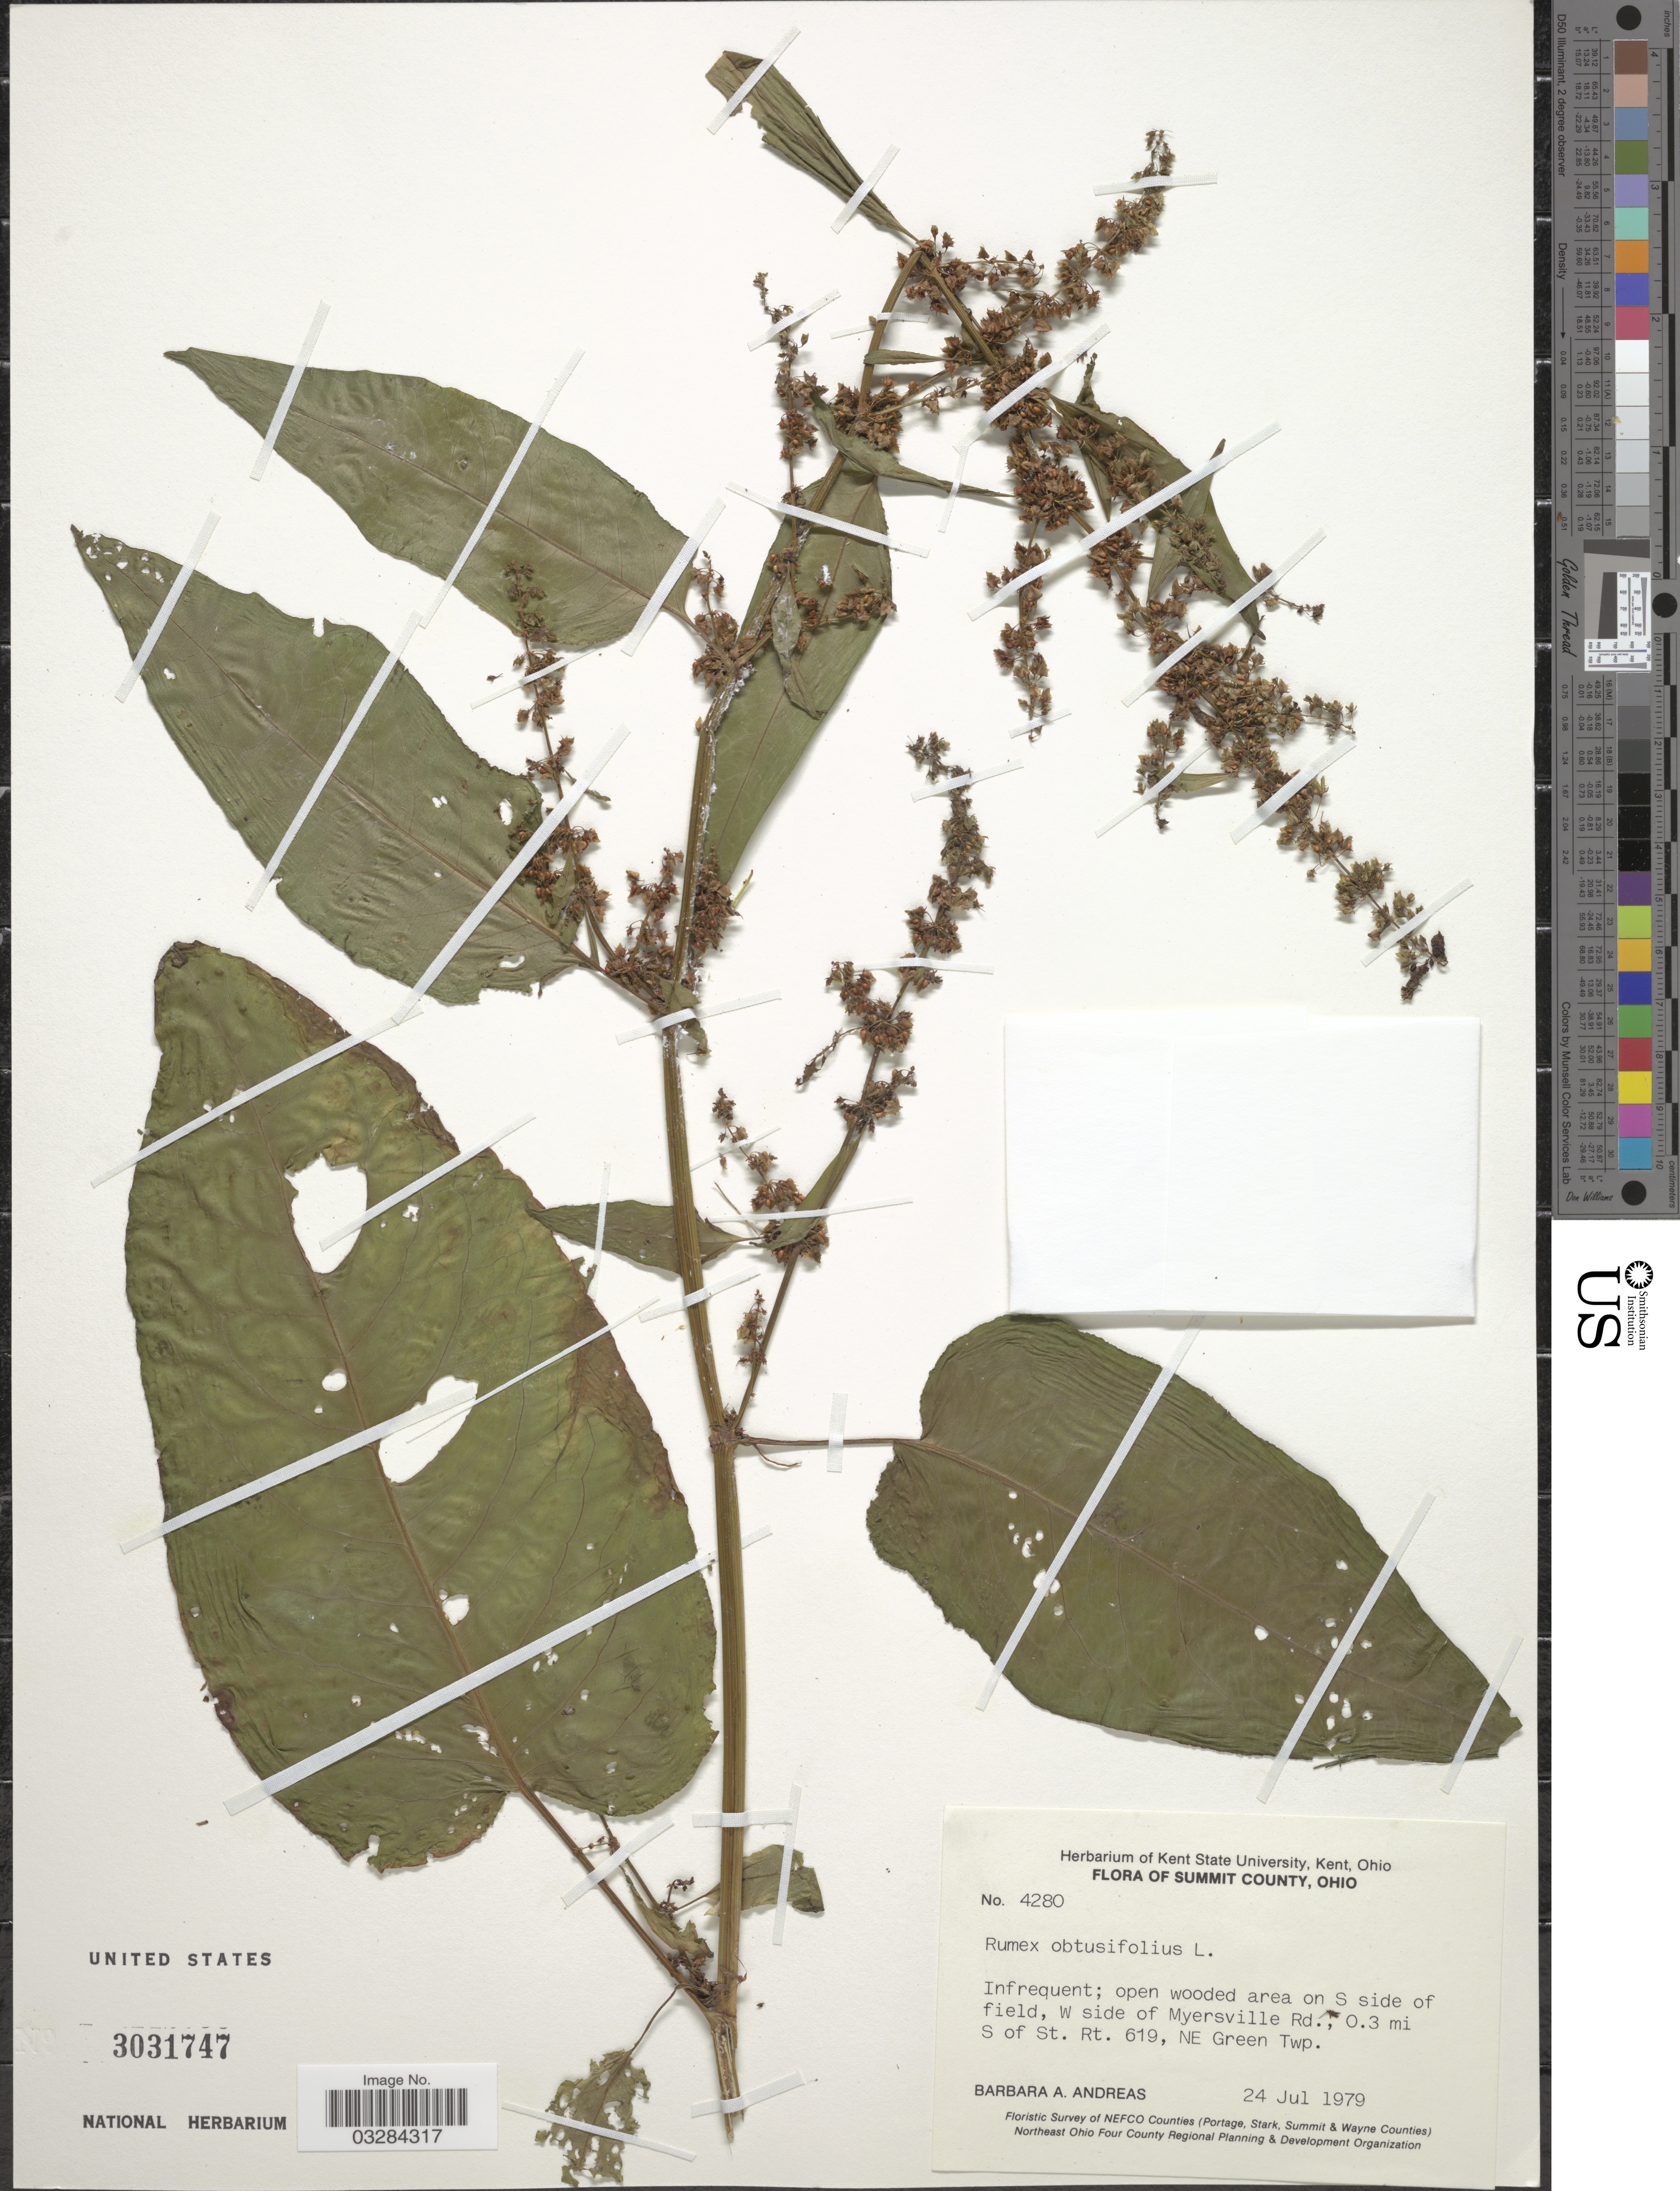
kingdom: Plantae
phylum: Tracheophyta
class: Magnoliopsida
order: Caryophyllales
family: Polygonaceae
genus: Rumex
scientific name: Rumex obtusifolius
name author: L.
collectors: B. A. Andreas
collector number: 4280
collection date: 1979-07-24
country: United States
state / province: Ohio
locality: Summit County. Infrequent; open wooded area on S side of field, W side of Myersville Rd.; 0.3 mi S of St. Rt. 619, NE Green Twp.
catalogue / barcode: US 3031747